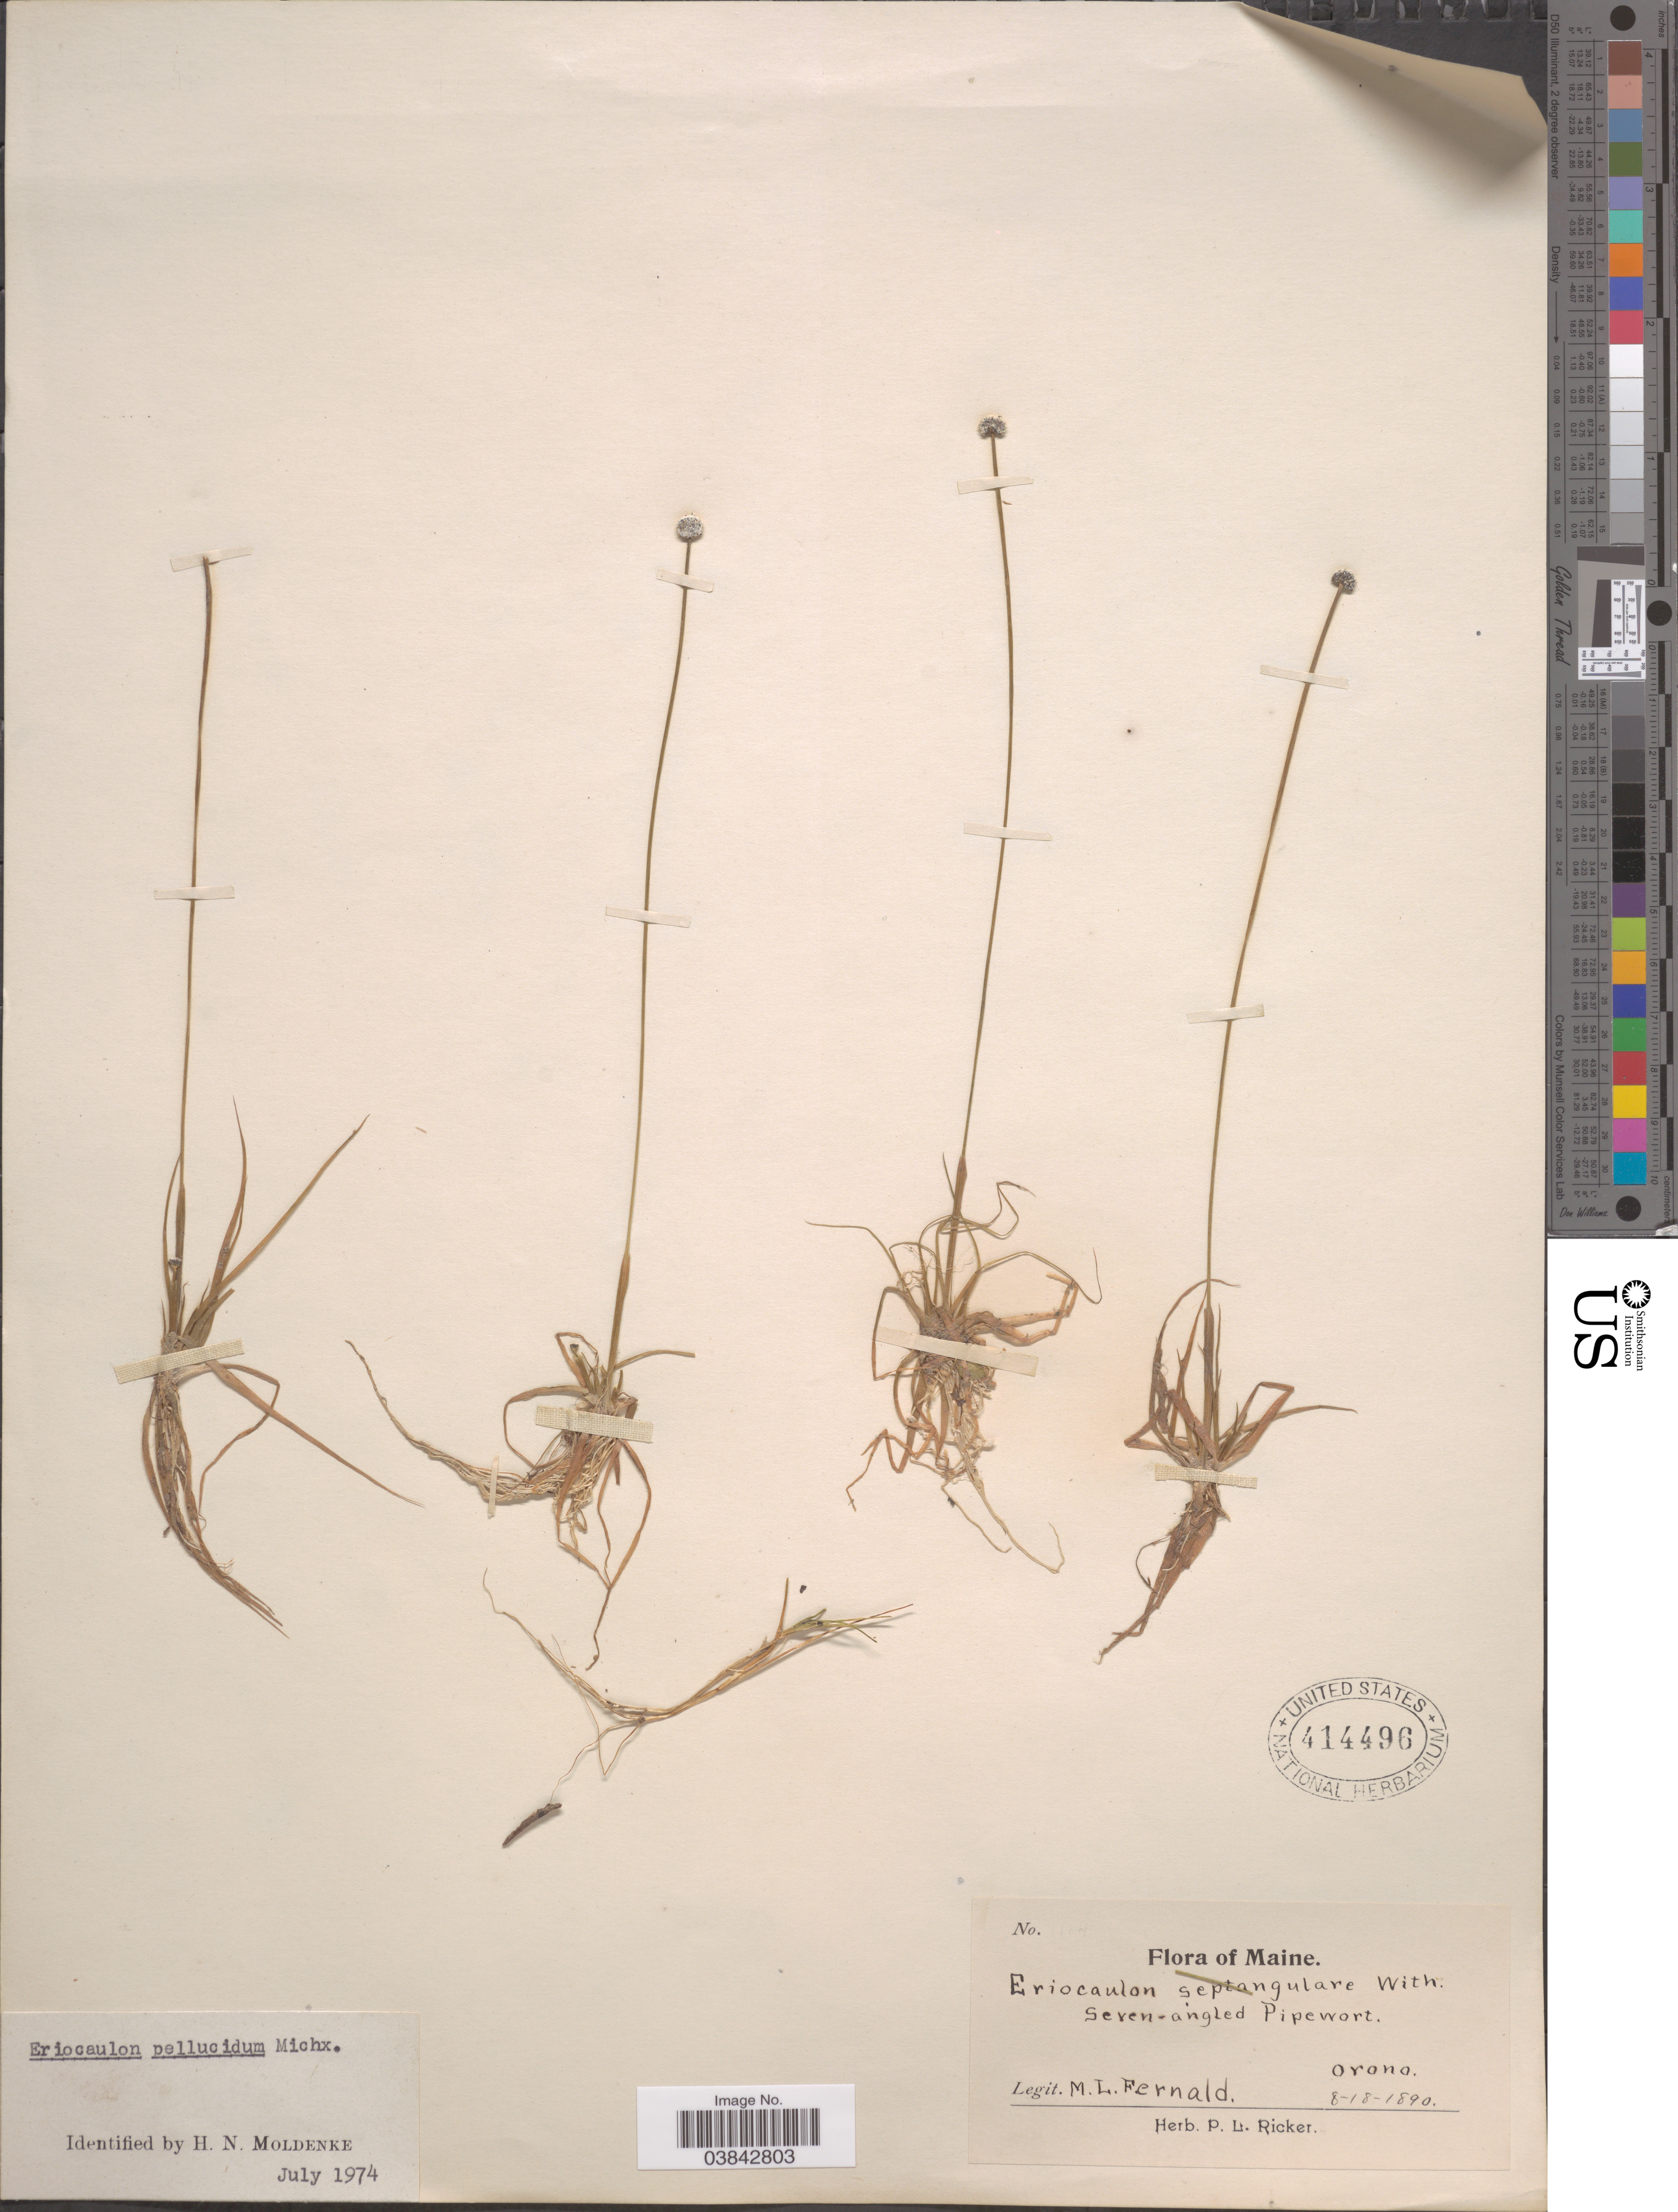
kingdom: Plantae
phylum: Tracheophyta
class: Liliopsida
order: Poales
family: Eriocaulaceae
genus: Eriocaulon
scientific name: Eriocaulon aquaticum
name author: (Hill) Druce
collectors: M. L. Fernald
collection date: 1890-08-18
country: United States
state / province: Maine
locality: Seven-angled Pipewort. Orono.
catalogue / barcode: US 414496